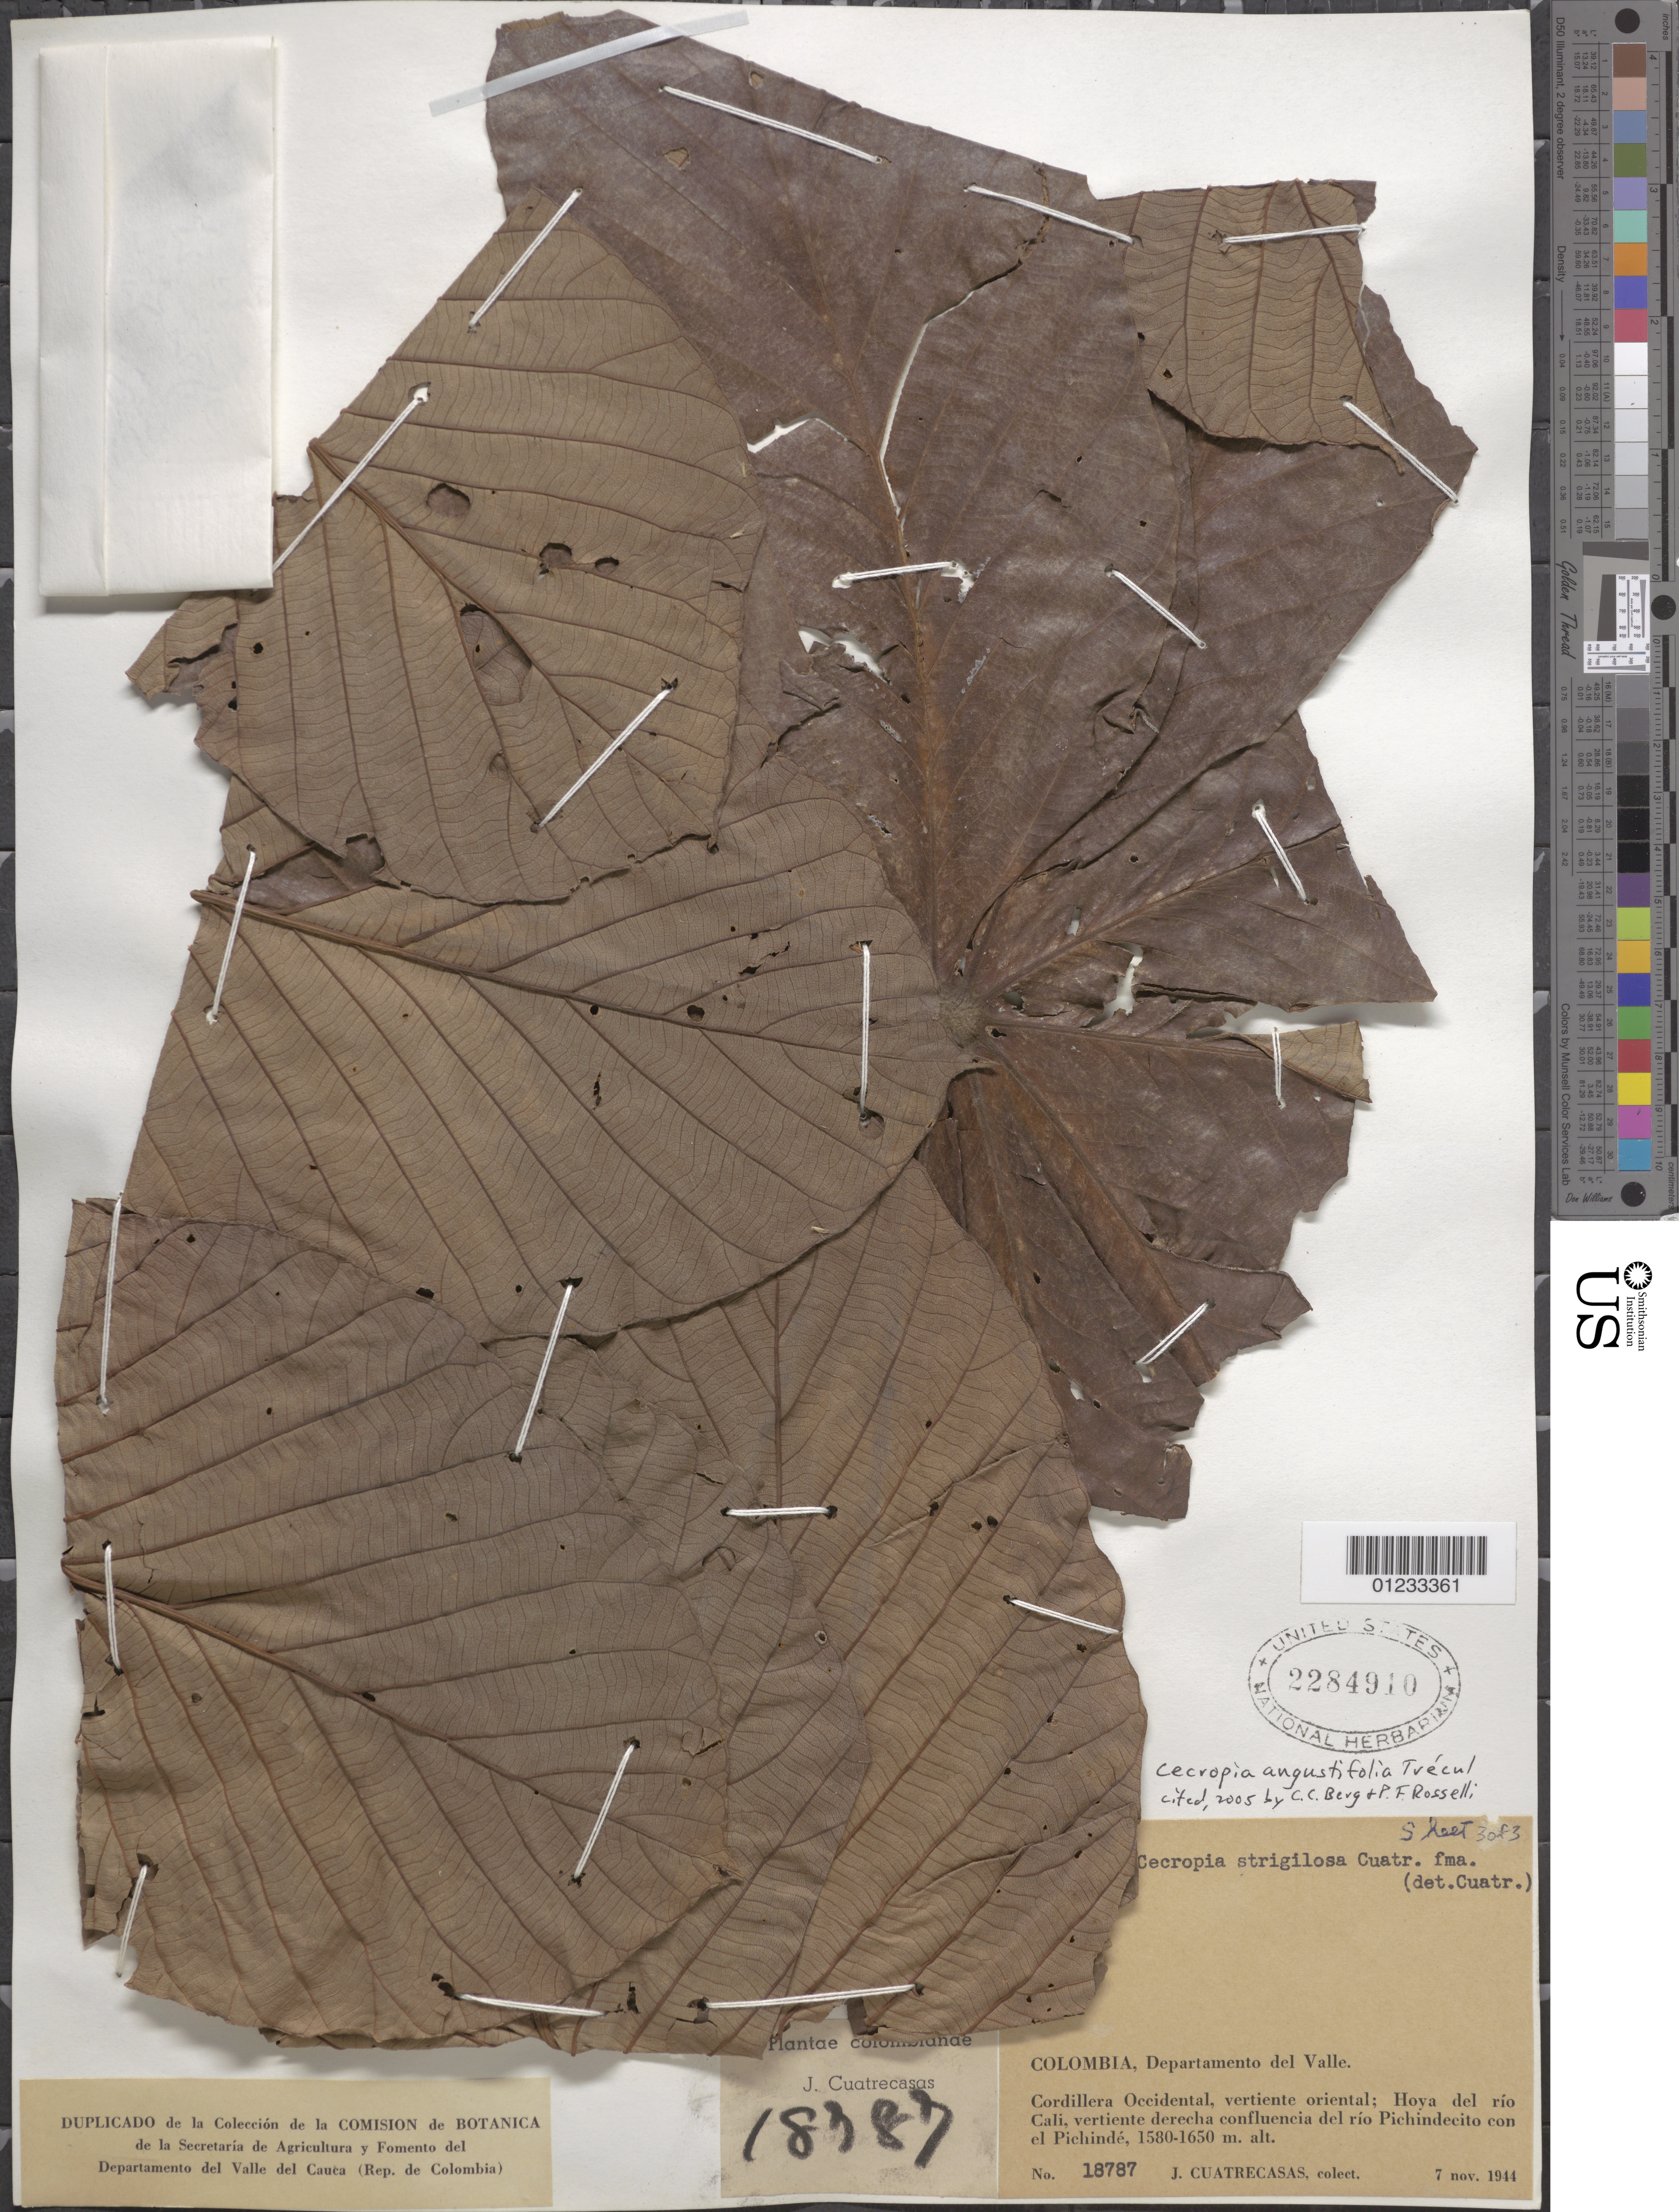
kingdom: Plantae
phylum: Tracheophyta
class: Magnoliopsida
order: Rosales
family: Urticaceae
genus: Cecropia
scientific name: Cecropia angustifolia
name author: Trécul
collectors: J. Cuatrecasas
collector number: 18787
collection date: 1944-11-07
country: Colombia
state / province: Valle del Cauca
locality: Hoya del río Cali, vertiente derecha confluencia del río Pichindecito con el Pichindé.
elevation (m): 1580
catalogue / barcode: US 2284910